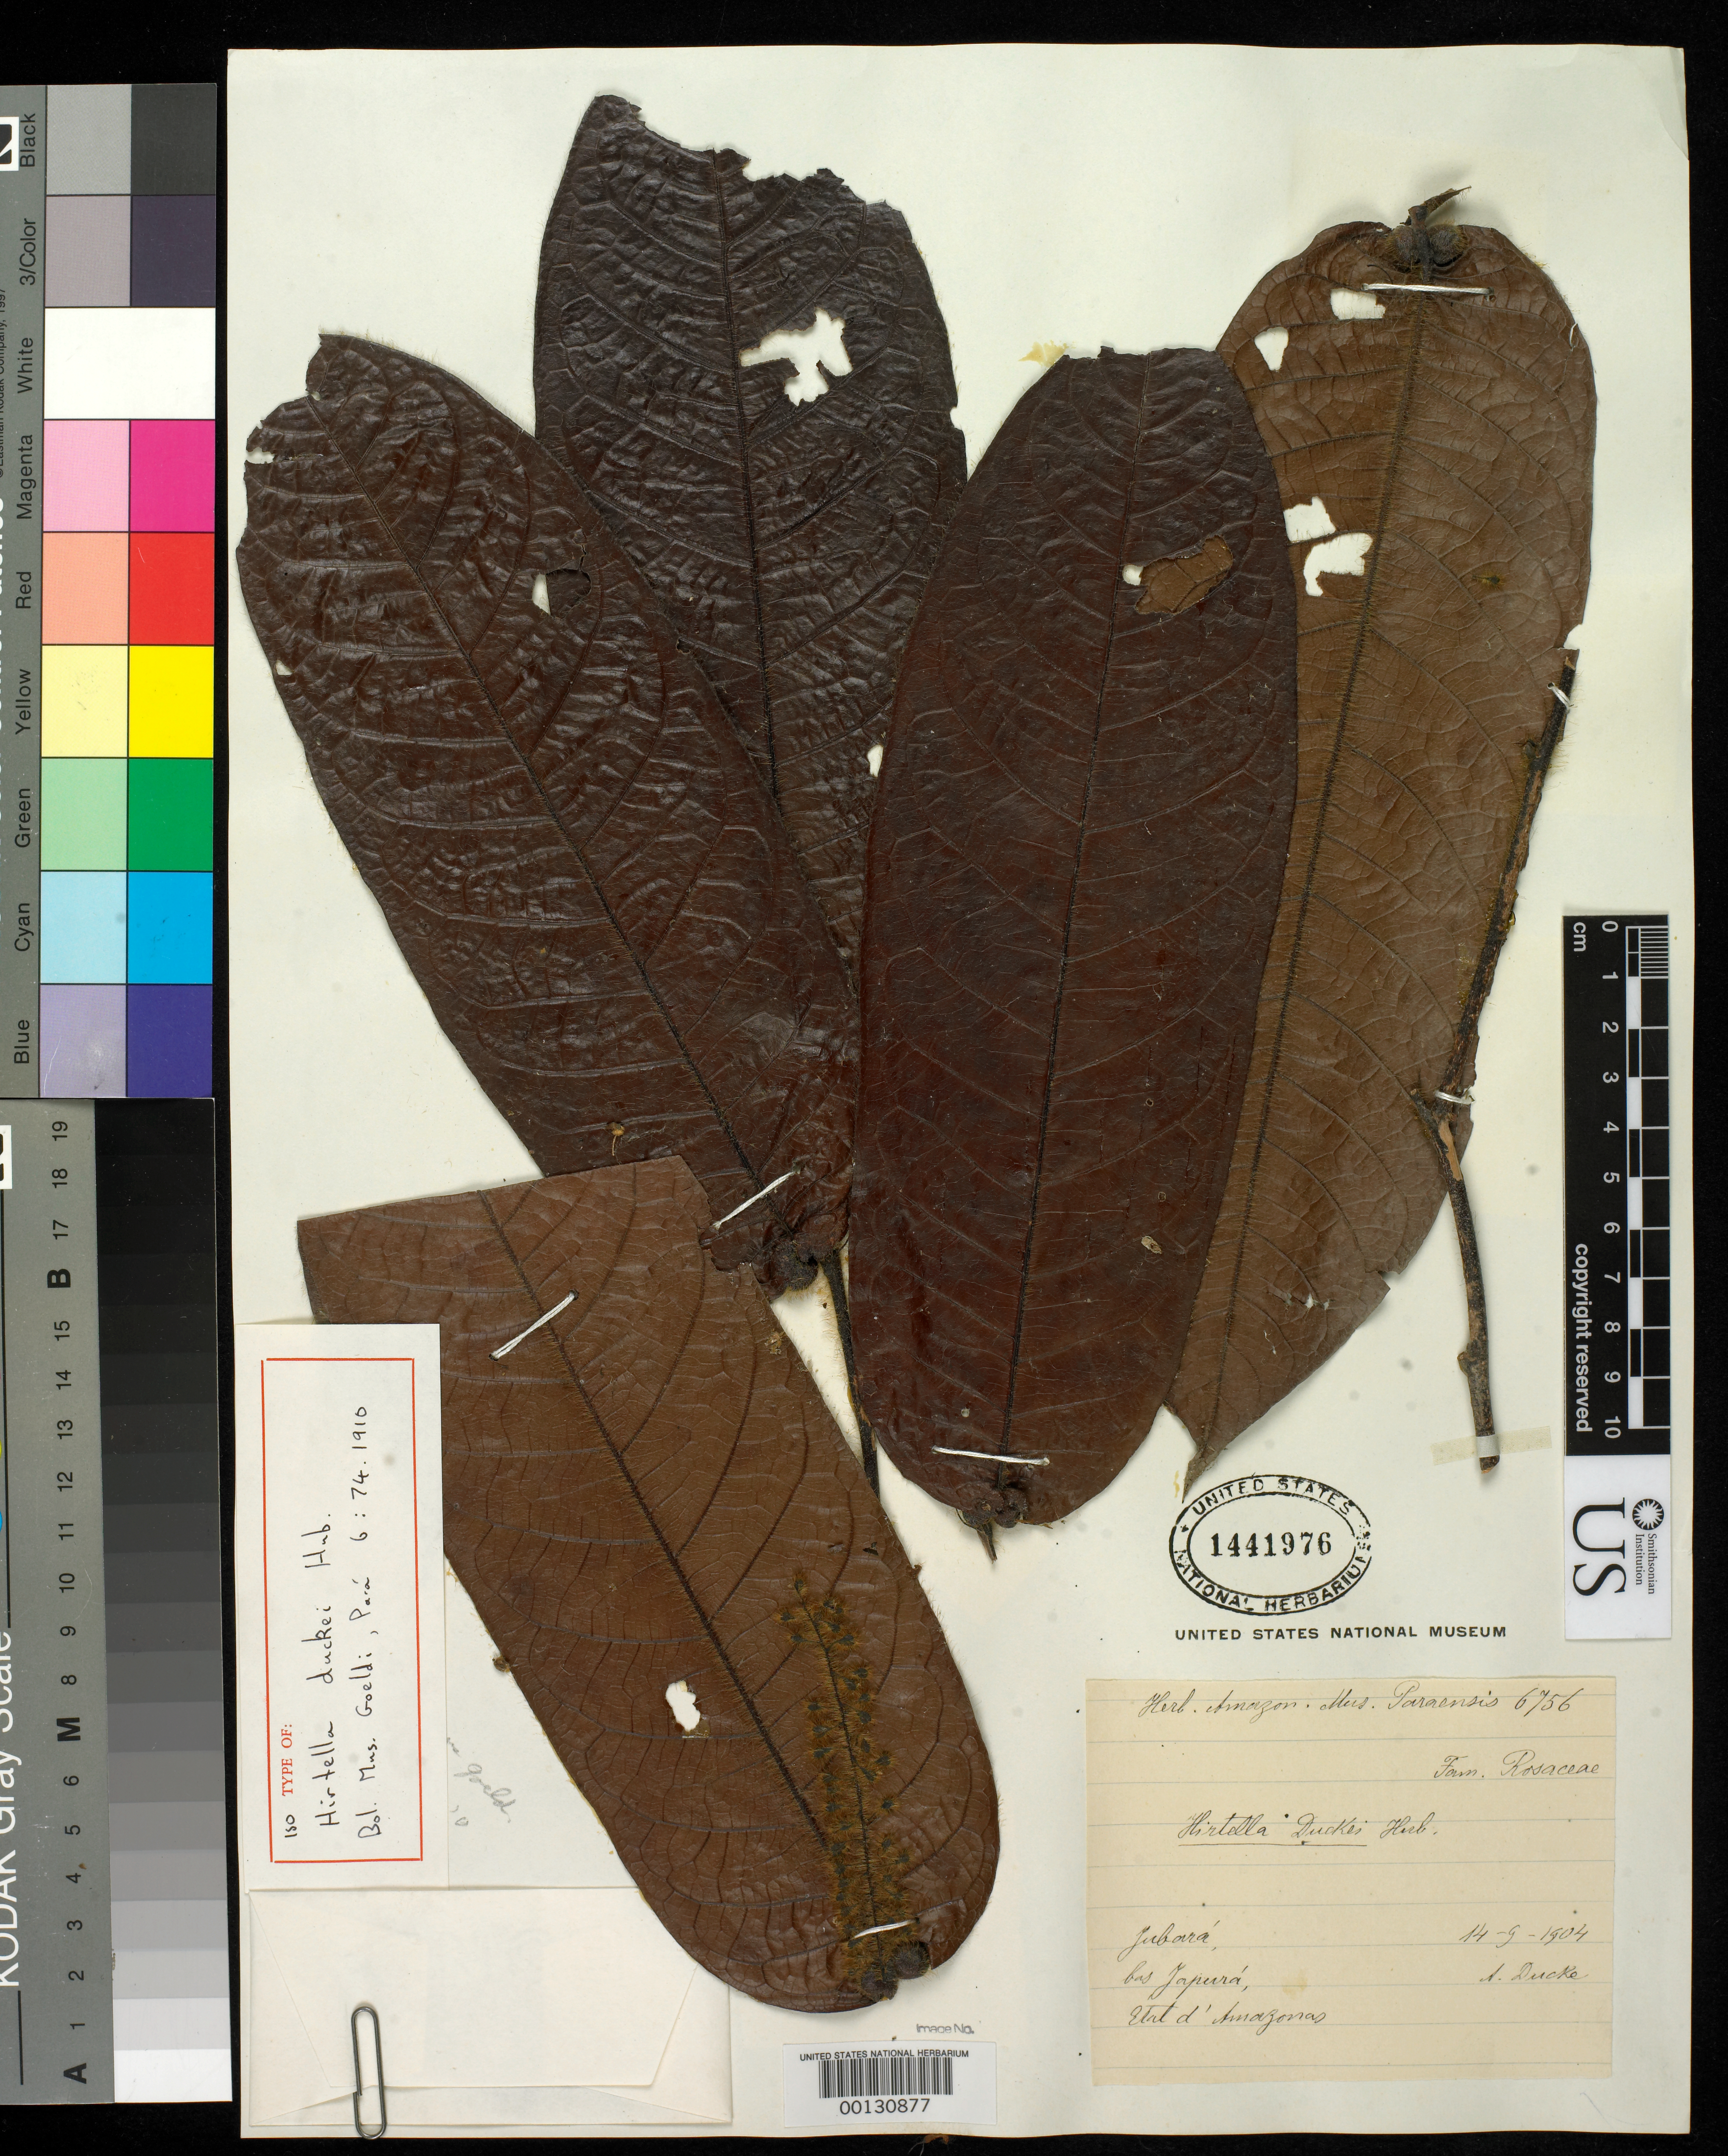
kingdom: Plantae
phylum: Tracheophyta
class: Magnoliopsida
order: Malpighiales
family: Chrysobalanaceae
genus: Hirtella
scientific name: Hirtella duckei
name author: Huber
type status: Isotype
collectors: A. Ducke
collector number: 6756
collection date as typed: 14 Sep 1904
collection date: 1904-09-14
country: Brazil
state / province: Amazonas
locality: Japura.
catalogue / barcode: US 1441976